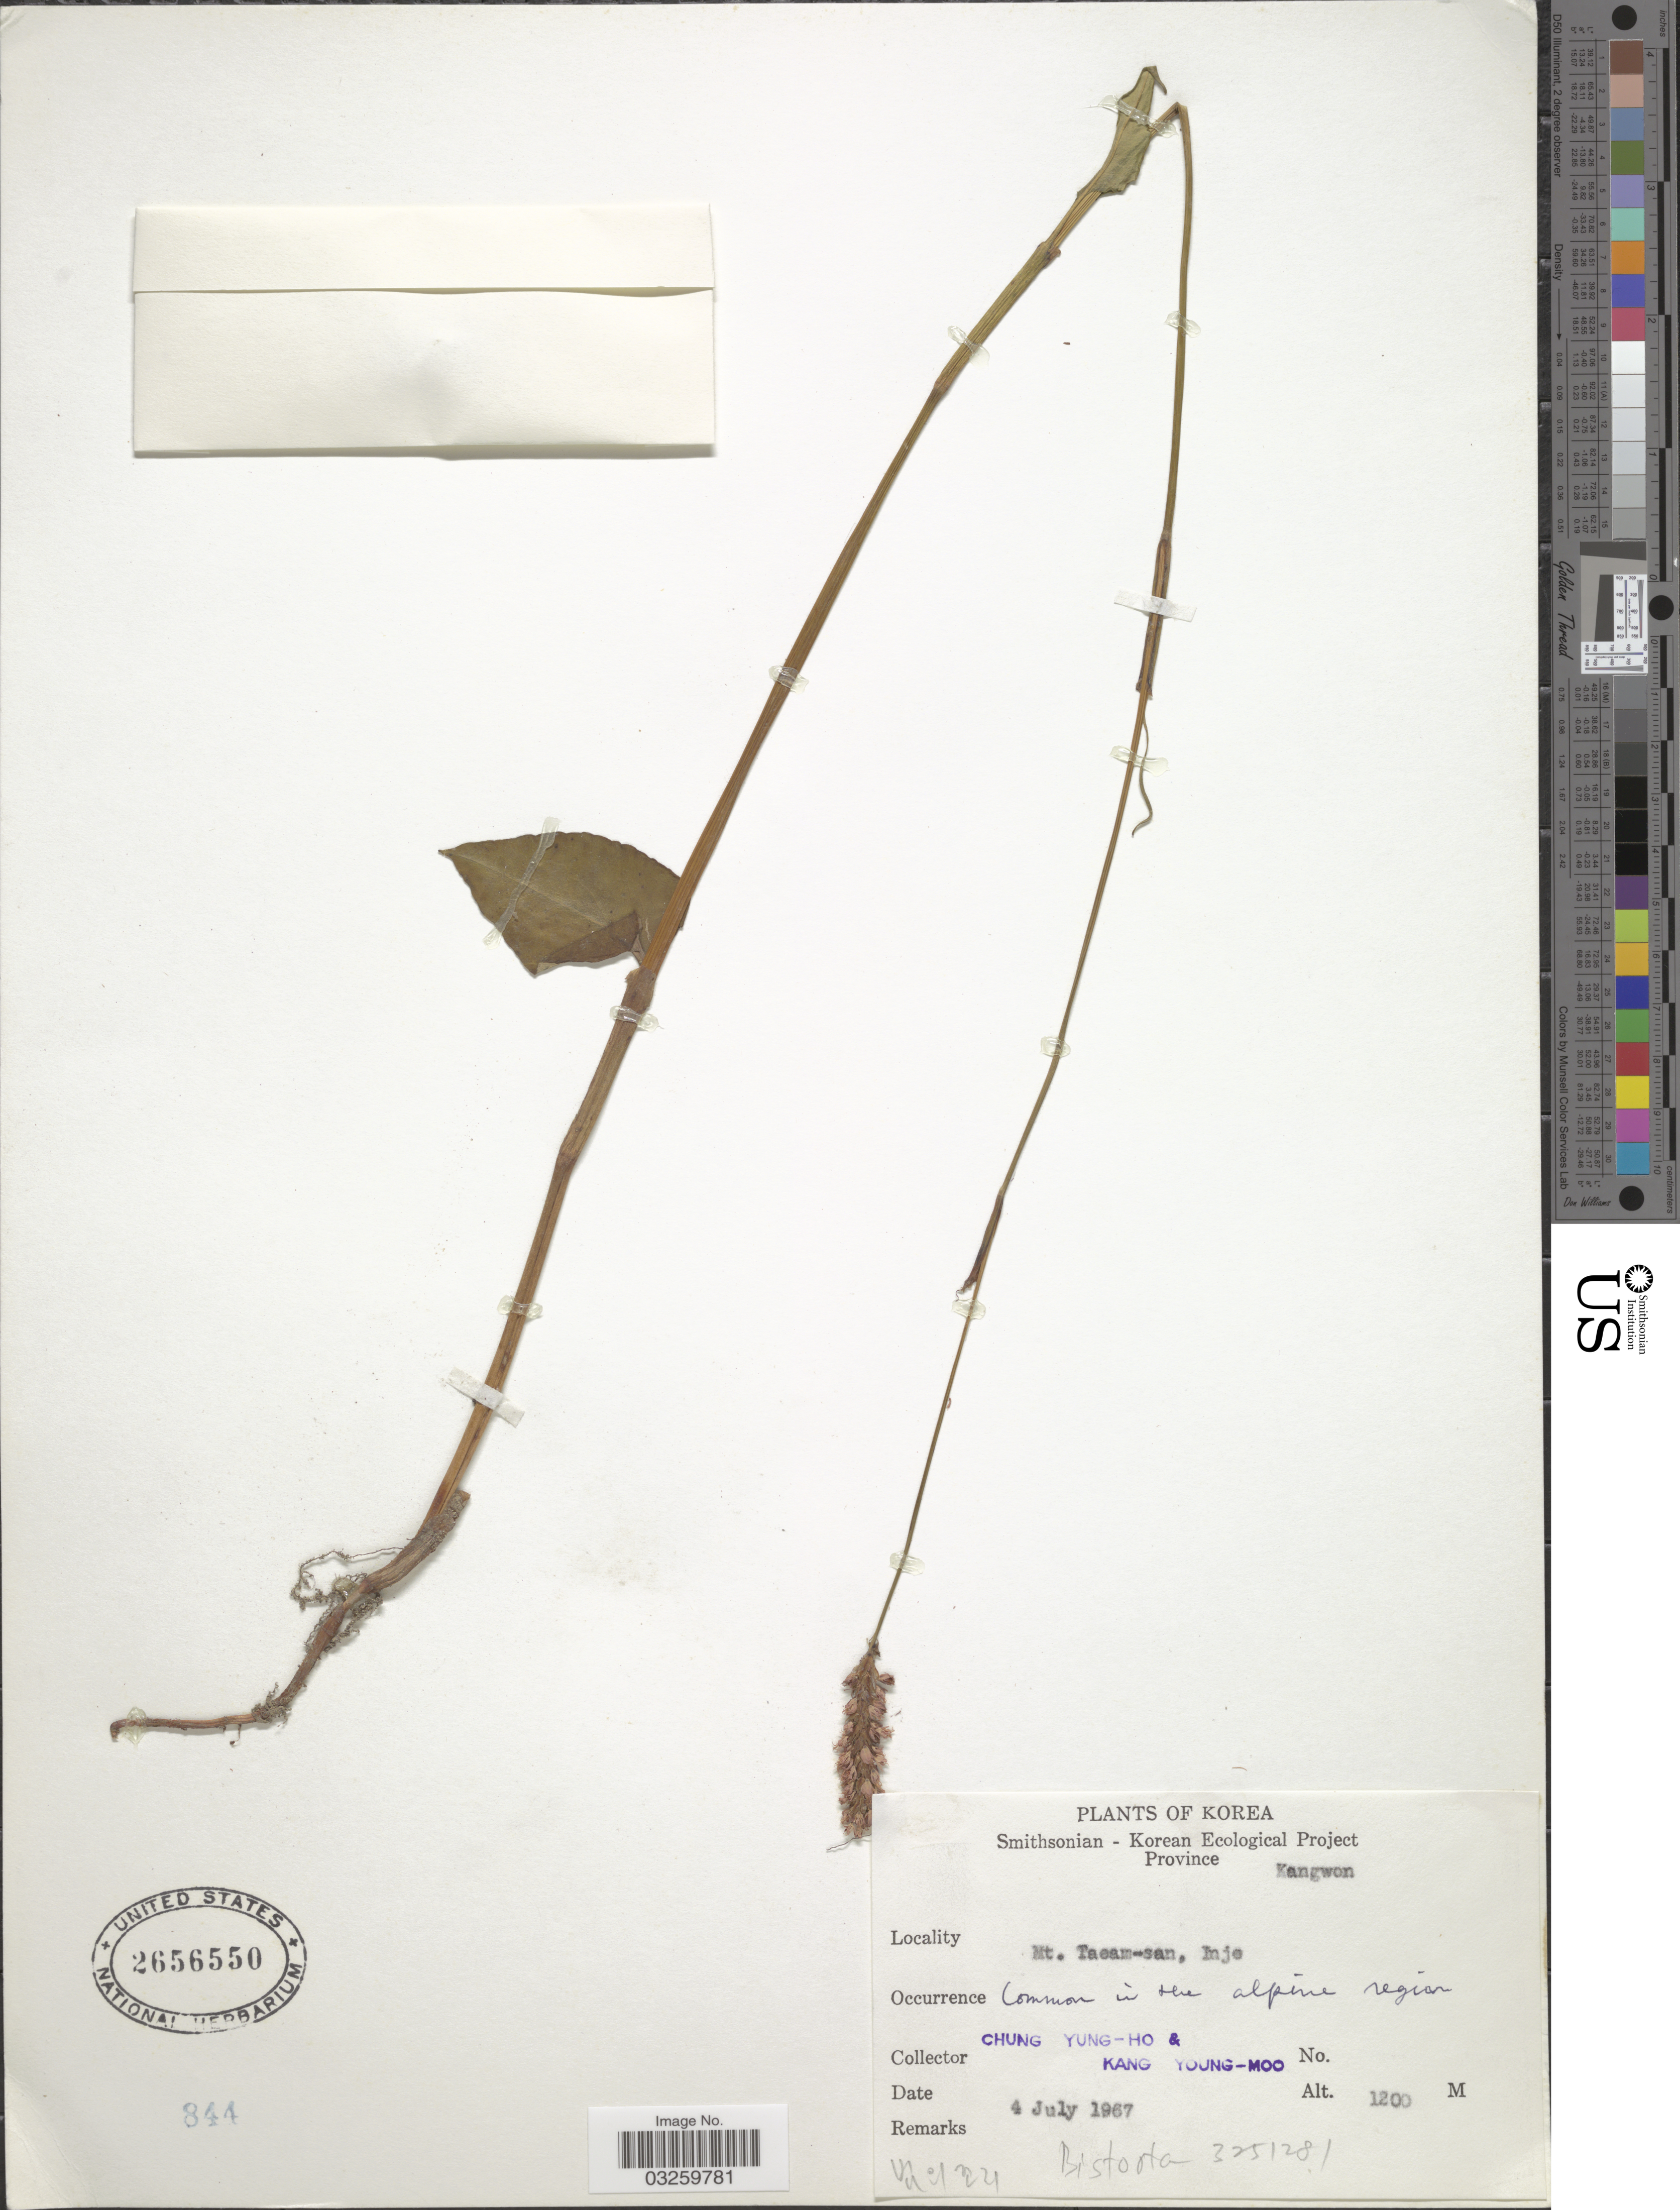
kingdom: Plantae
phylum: Tracheophyta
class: Magnoliopsida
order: Caryophyllales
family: Polygonaceae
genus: Bistorta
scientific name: Bistorta sp.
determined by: Strong, Mark T., (BOT), Smithsonian Institution - National Museum of Natural History (UNITED STATES)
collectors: Y. Chung & K. Young-Moo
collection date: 1967-07-04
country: North Korea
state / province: Kangwon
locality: Province Kangwon. Mt. Taeam-san, Inje.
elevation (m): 1200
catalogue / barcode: US 2656550